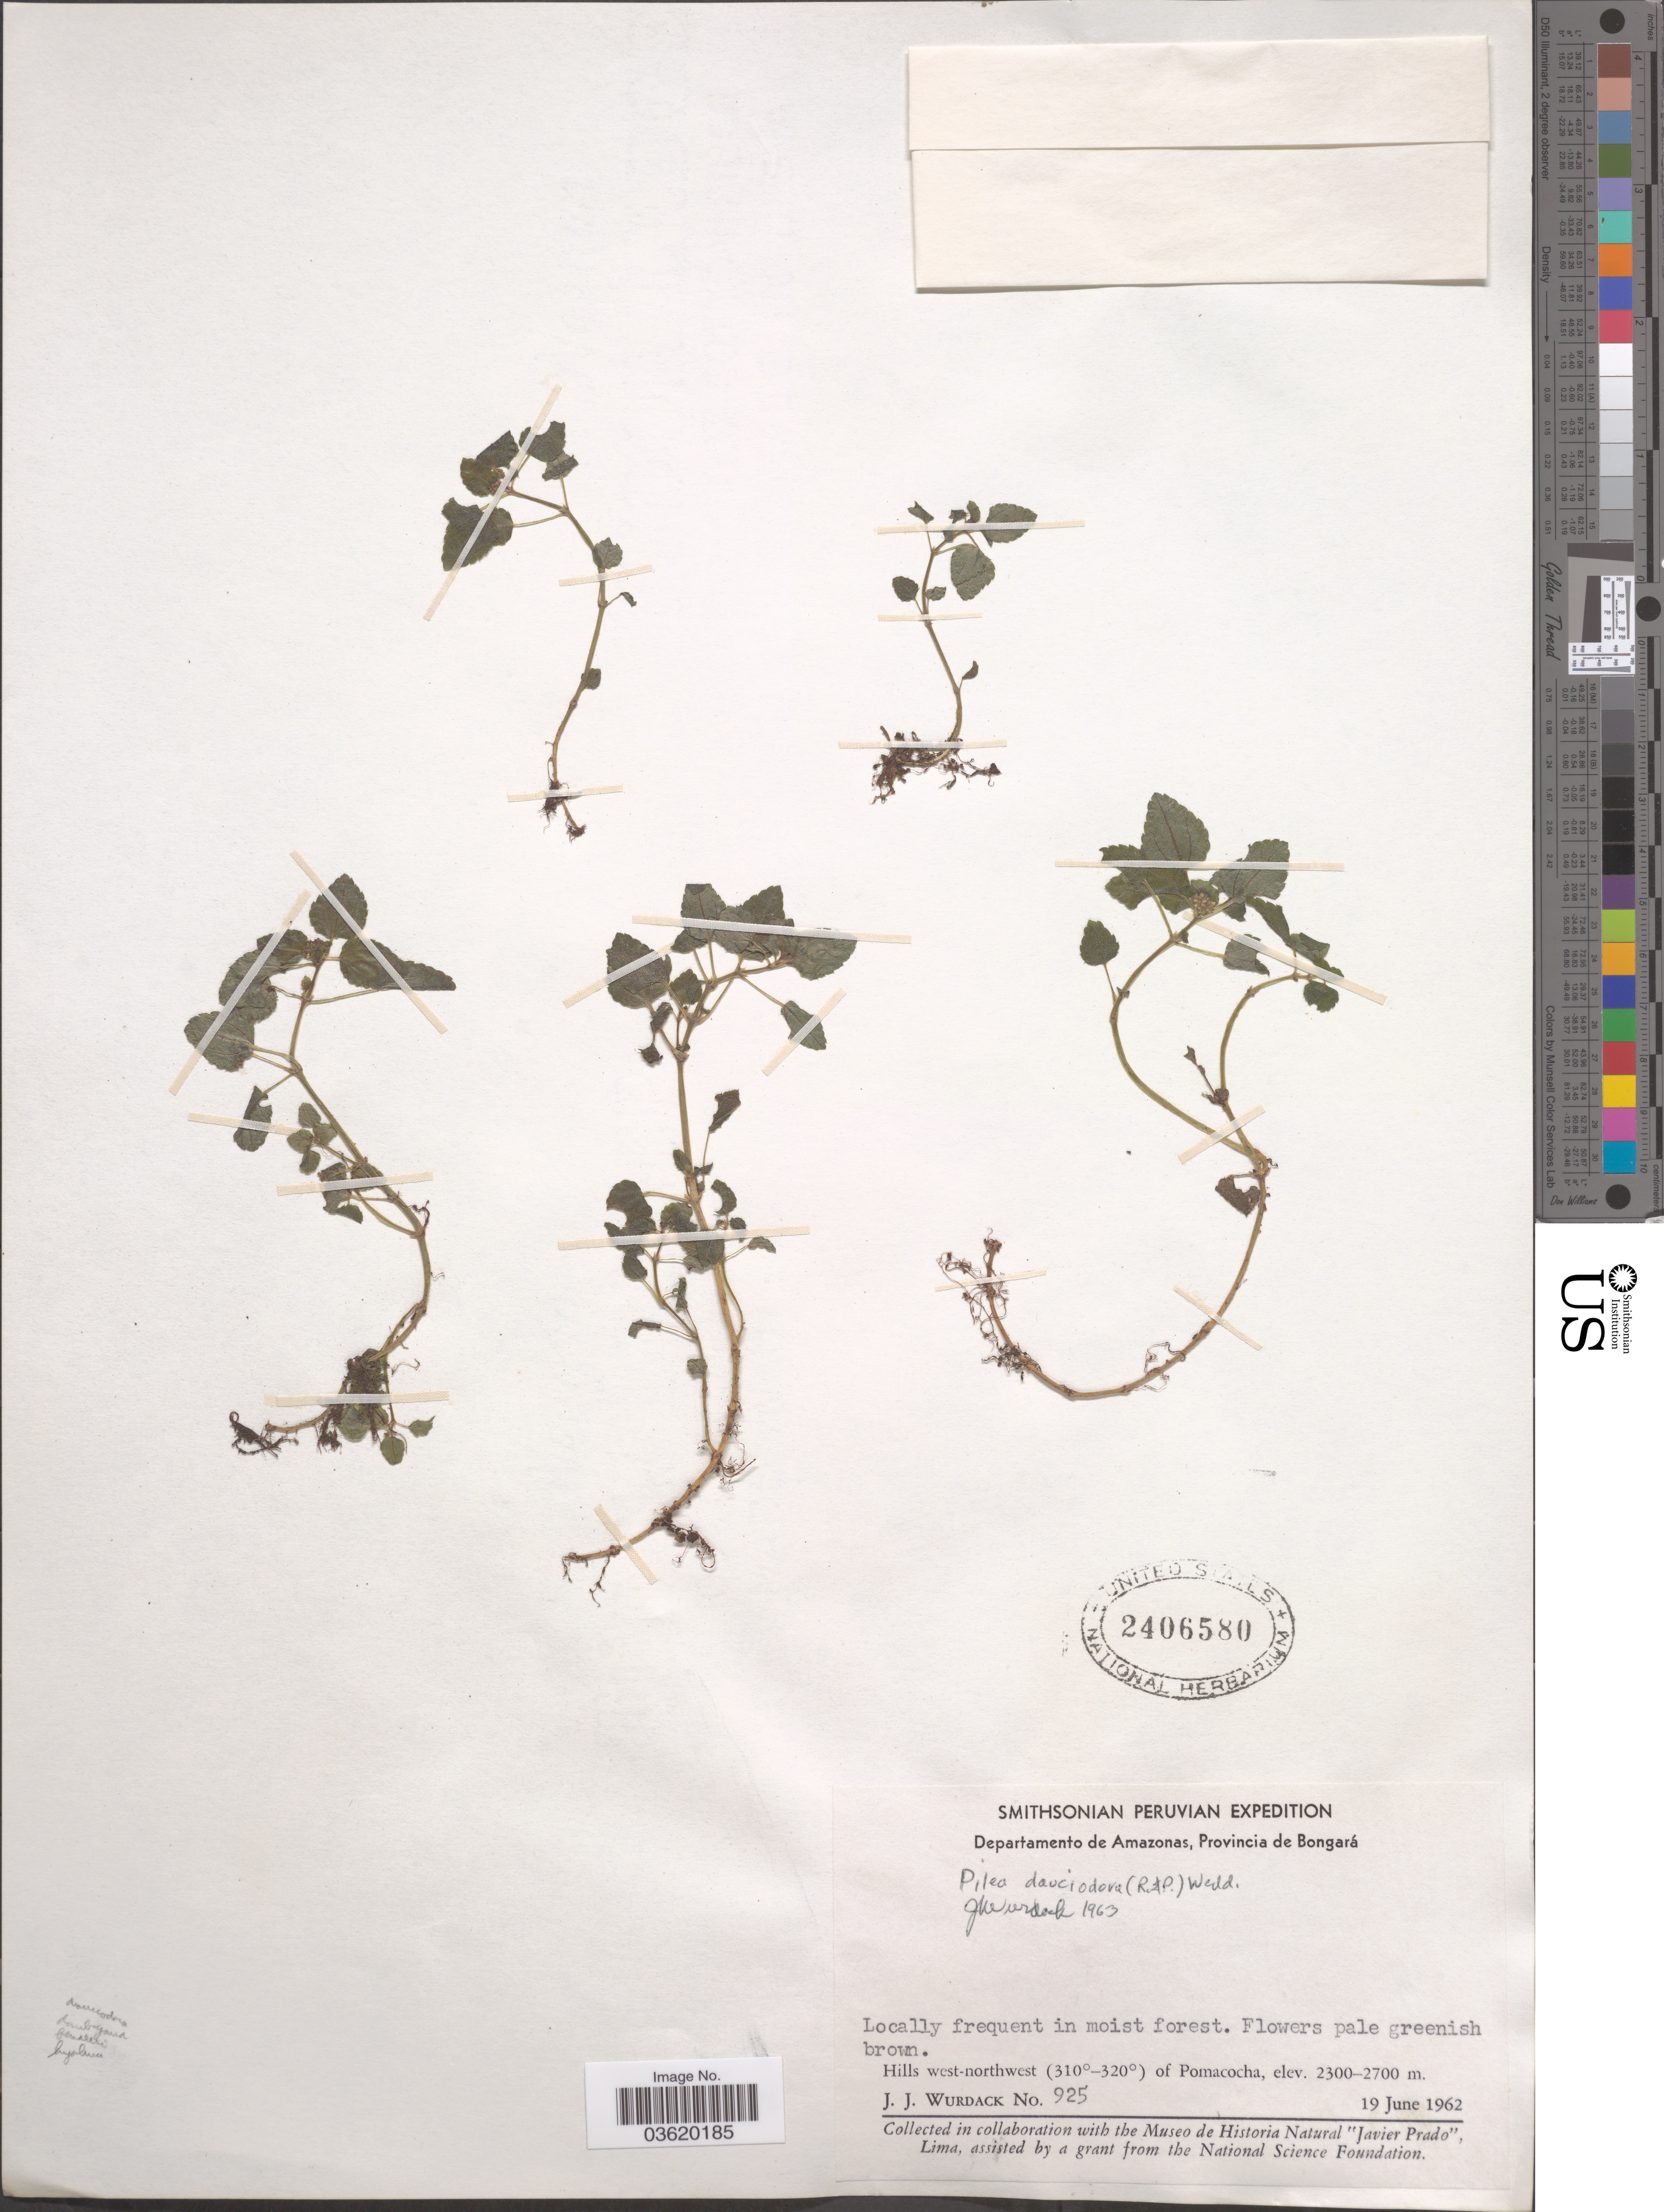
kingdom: Plantae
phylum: Tracheophyta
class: Magnoliopsida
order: Rosales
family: Urticaceae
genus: Pilea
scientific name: Pilea dauciodora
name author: Pav. ex Wedd.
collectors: J. J. Wurdack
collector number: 925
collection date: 1962-06-19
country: Peru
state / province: Amazonas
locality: Departamento de Amazonas, Provincia de Bongará. Hills west-northwest (310º-320º) of Pomacocha.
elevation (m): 2300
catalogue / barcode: US 2406580